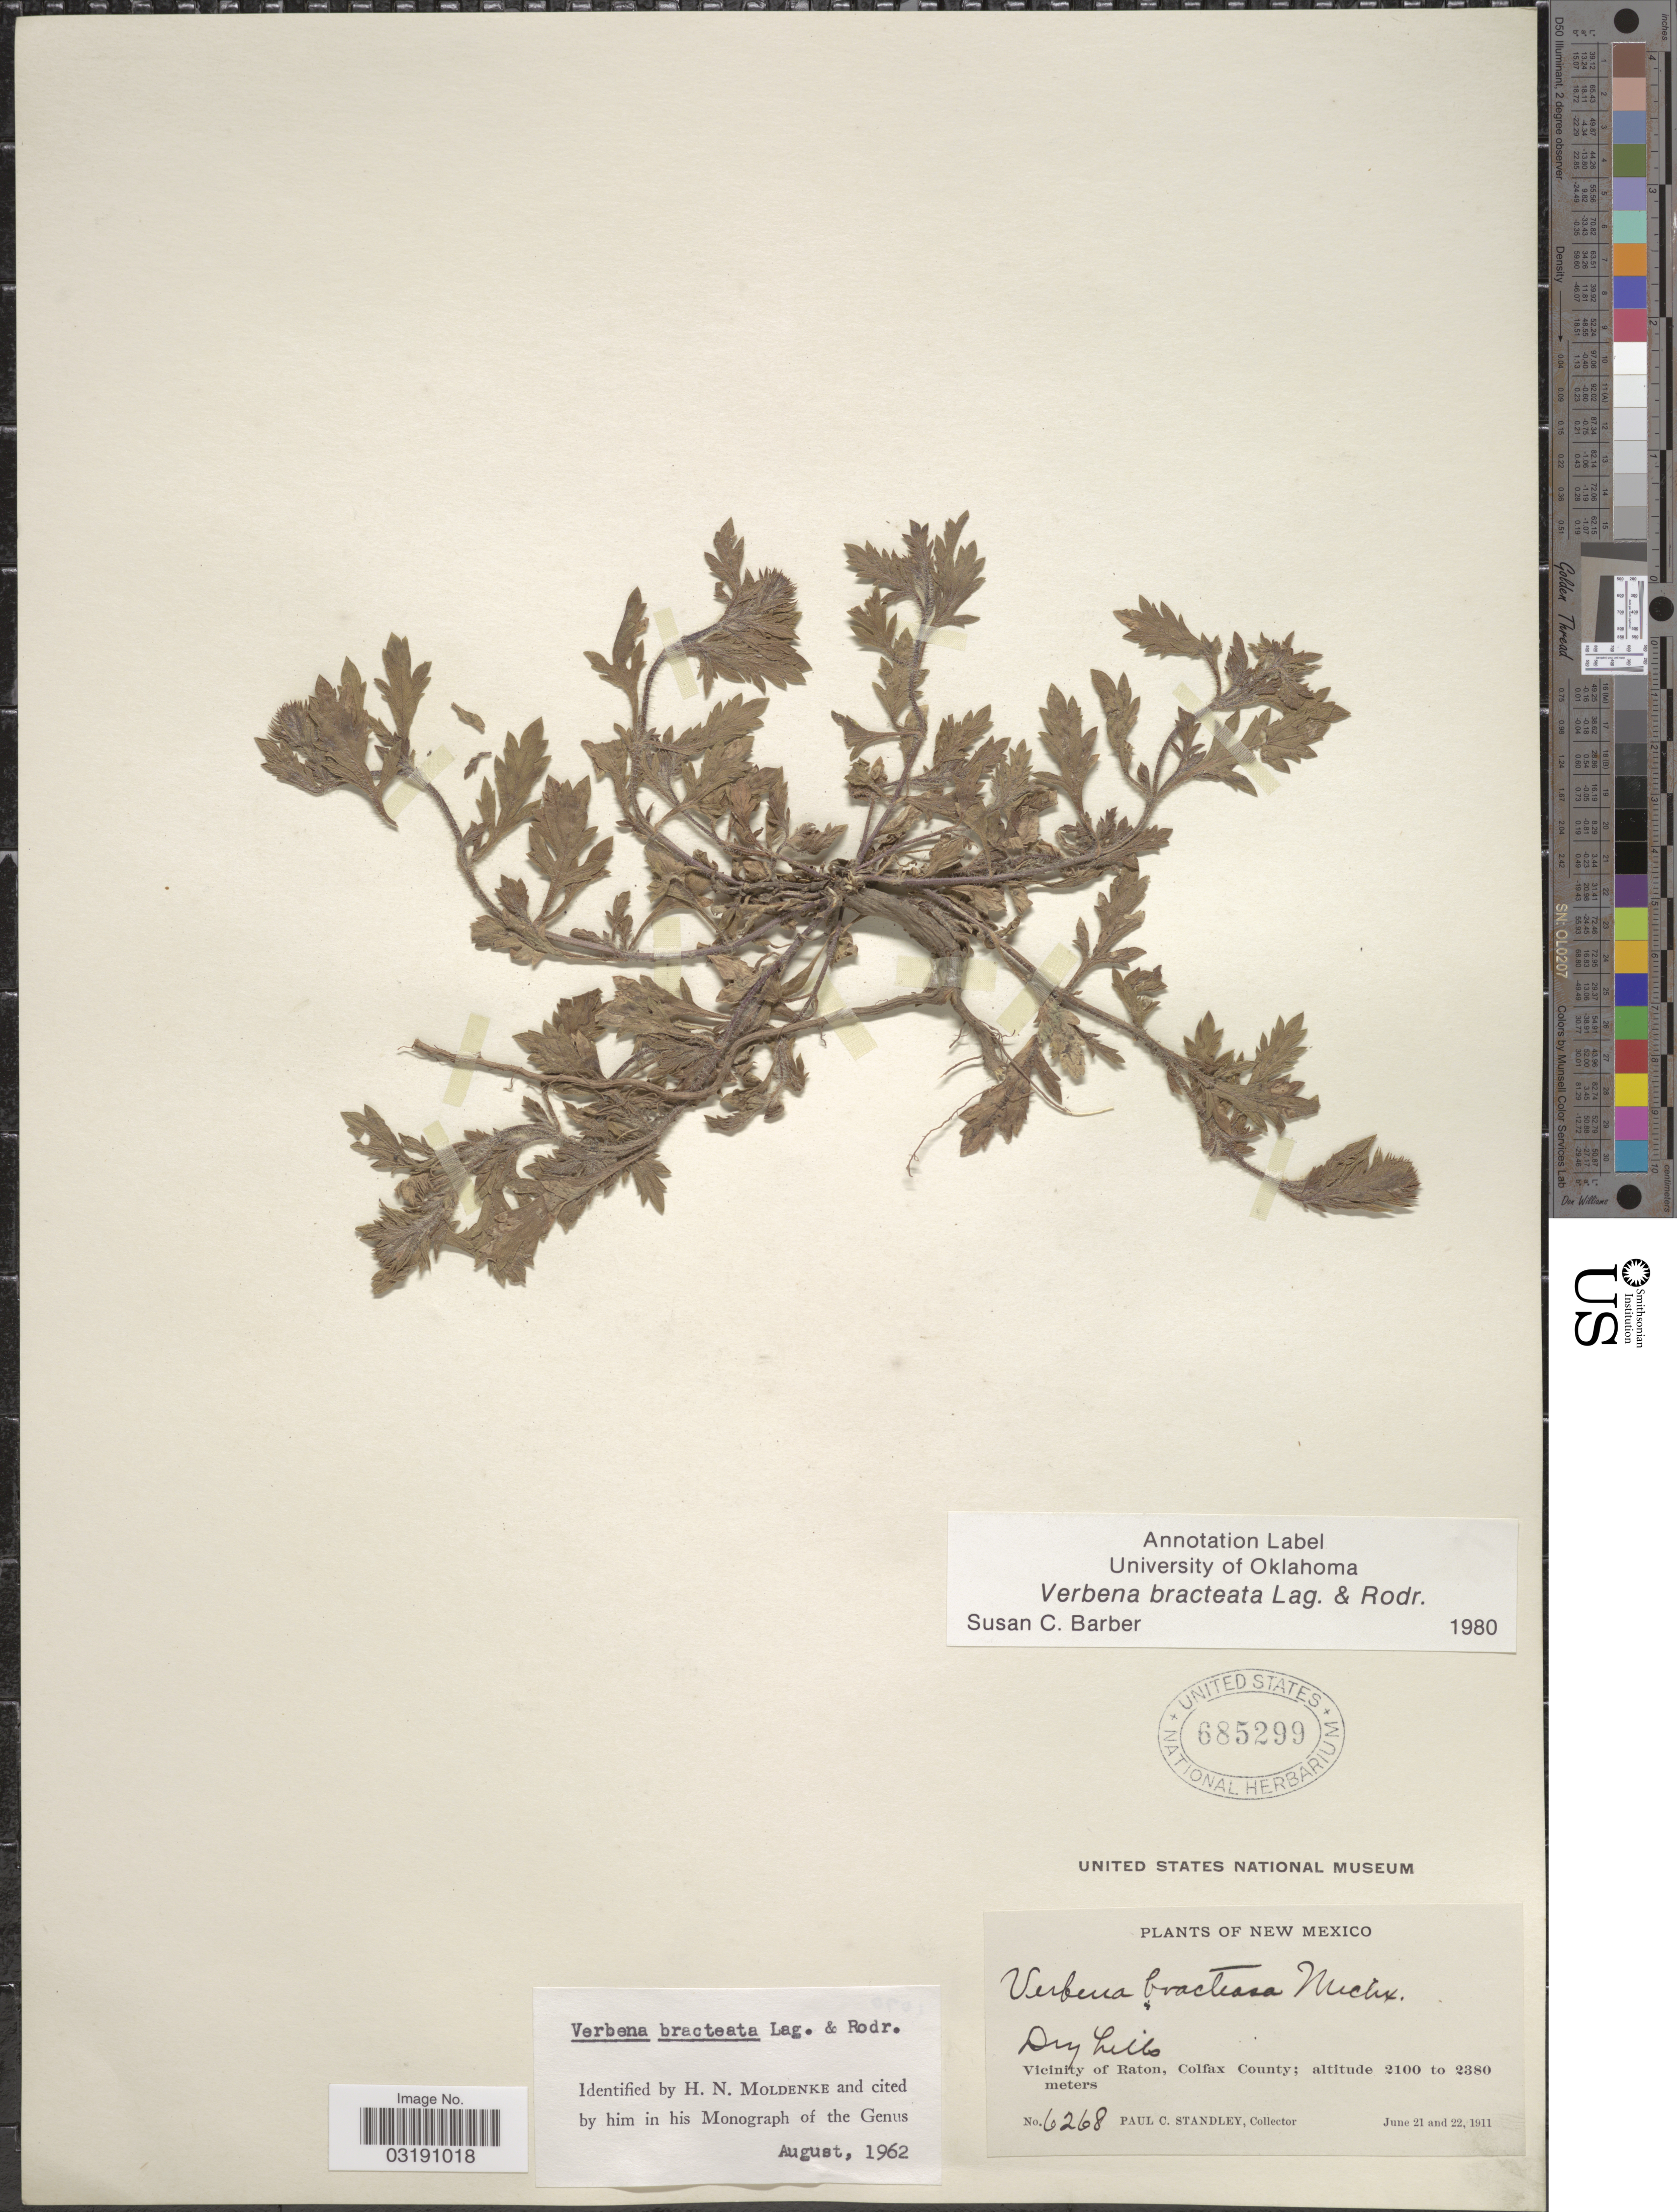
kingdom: Plantae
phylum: Tracheophyta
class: Magnoliopsida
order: Lamiales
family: Verbenaceae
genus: Verbena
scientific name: Verbena bracteata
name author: Cav. ex Lag. & Rodr.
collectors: P. C. Standley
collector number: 6268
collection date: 1911-06-21/1911-06-22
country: United States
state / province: New Mexico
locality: Vicinity of Raton, Colfax County.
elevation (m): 2100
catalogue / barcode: US 685299